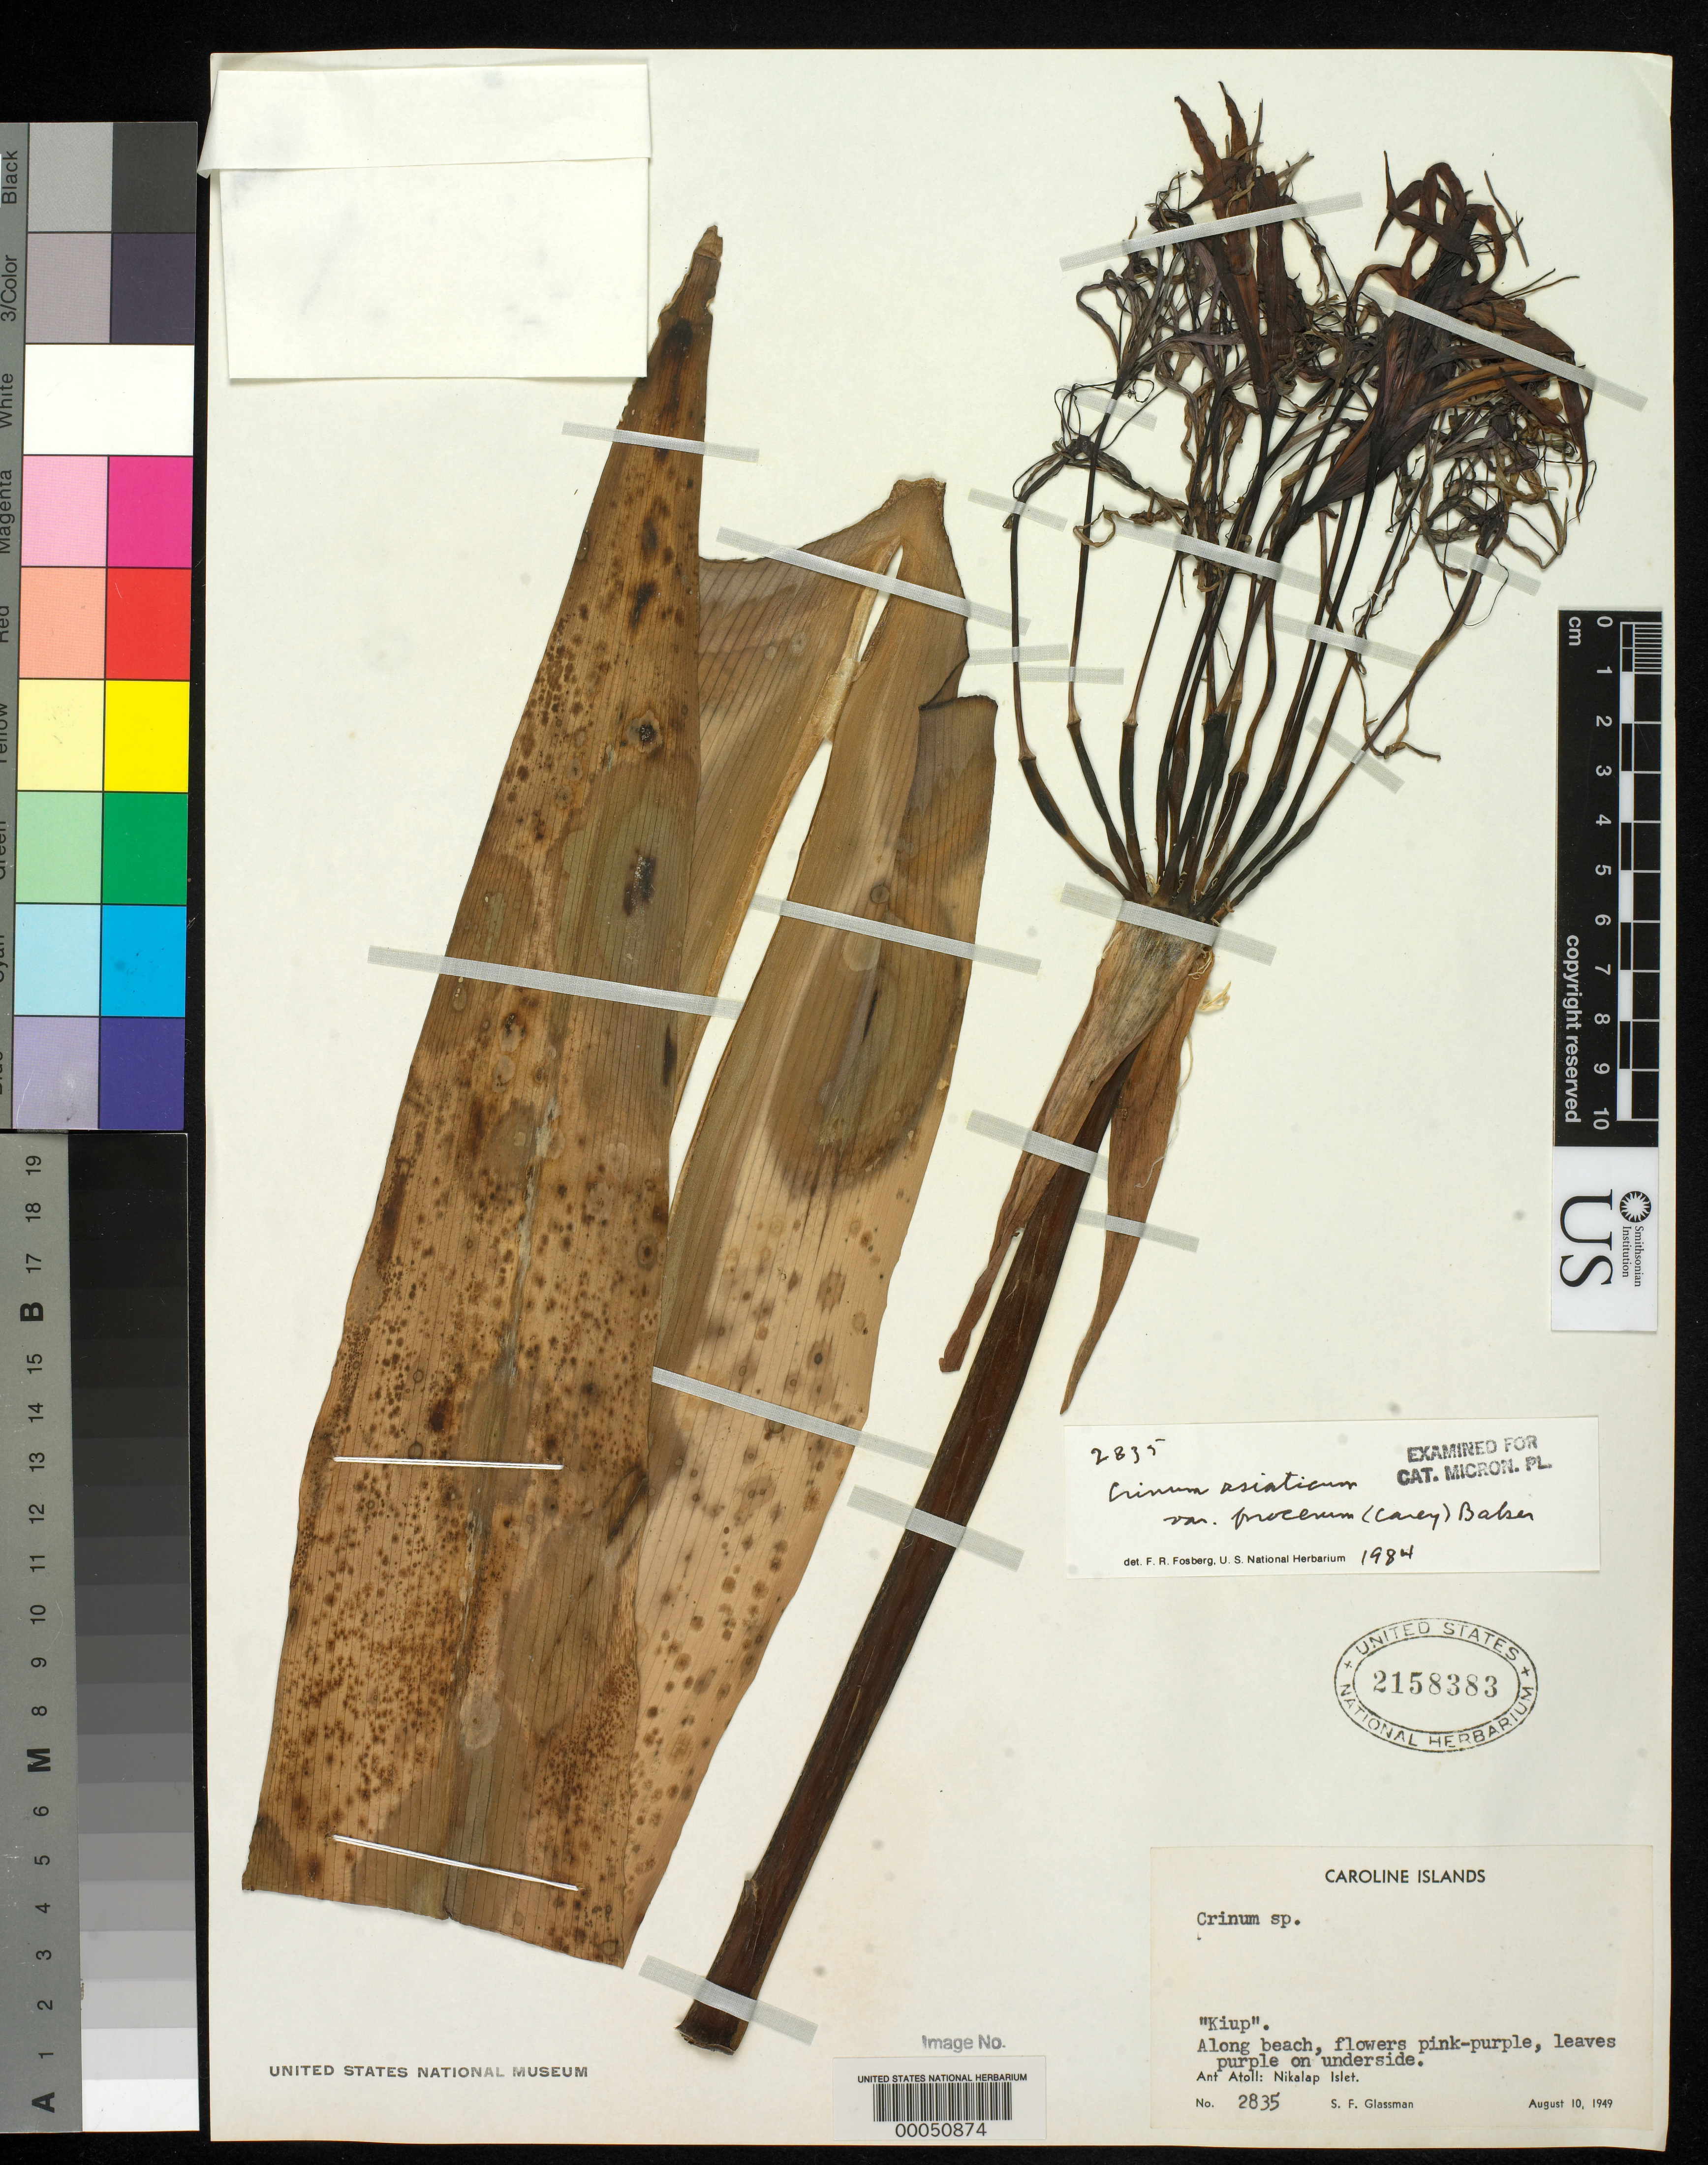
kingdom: Plantae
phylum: Tracheophyta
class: Liliopsida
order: Asparagales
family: Amaryllidaceae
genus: Crinum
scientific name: Crinum asiaticum var. procerum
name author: (Herb. & Carey) Baker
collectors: S. F. Glassman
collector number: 2835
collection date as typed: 10 Aug 1949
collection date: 1949-08-10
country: Micronesia, Federated States of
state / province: Pohnpei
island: Ant Atoll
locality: Ant atoll, nikilap islet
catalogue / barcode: US 2158383